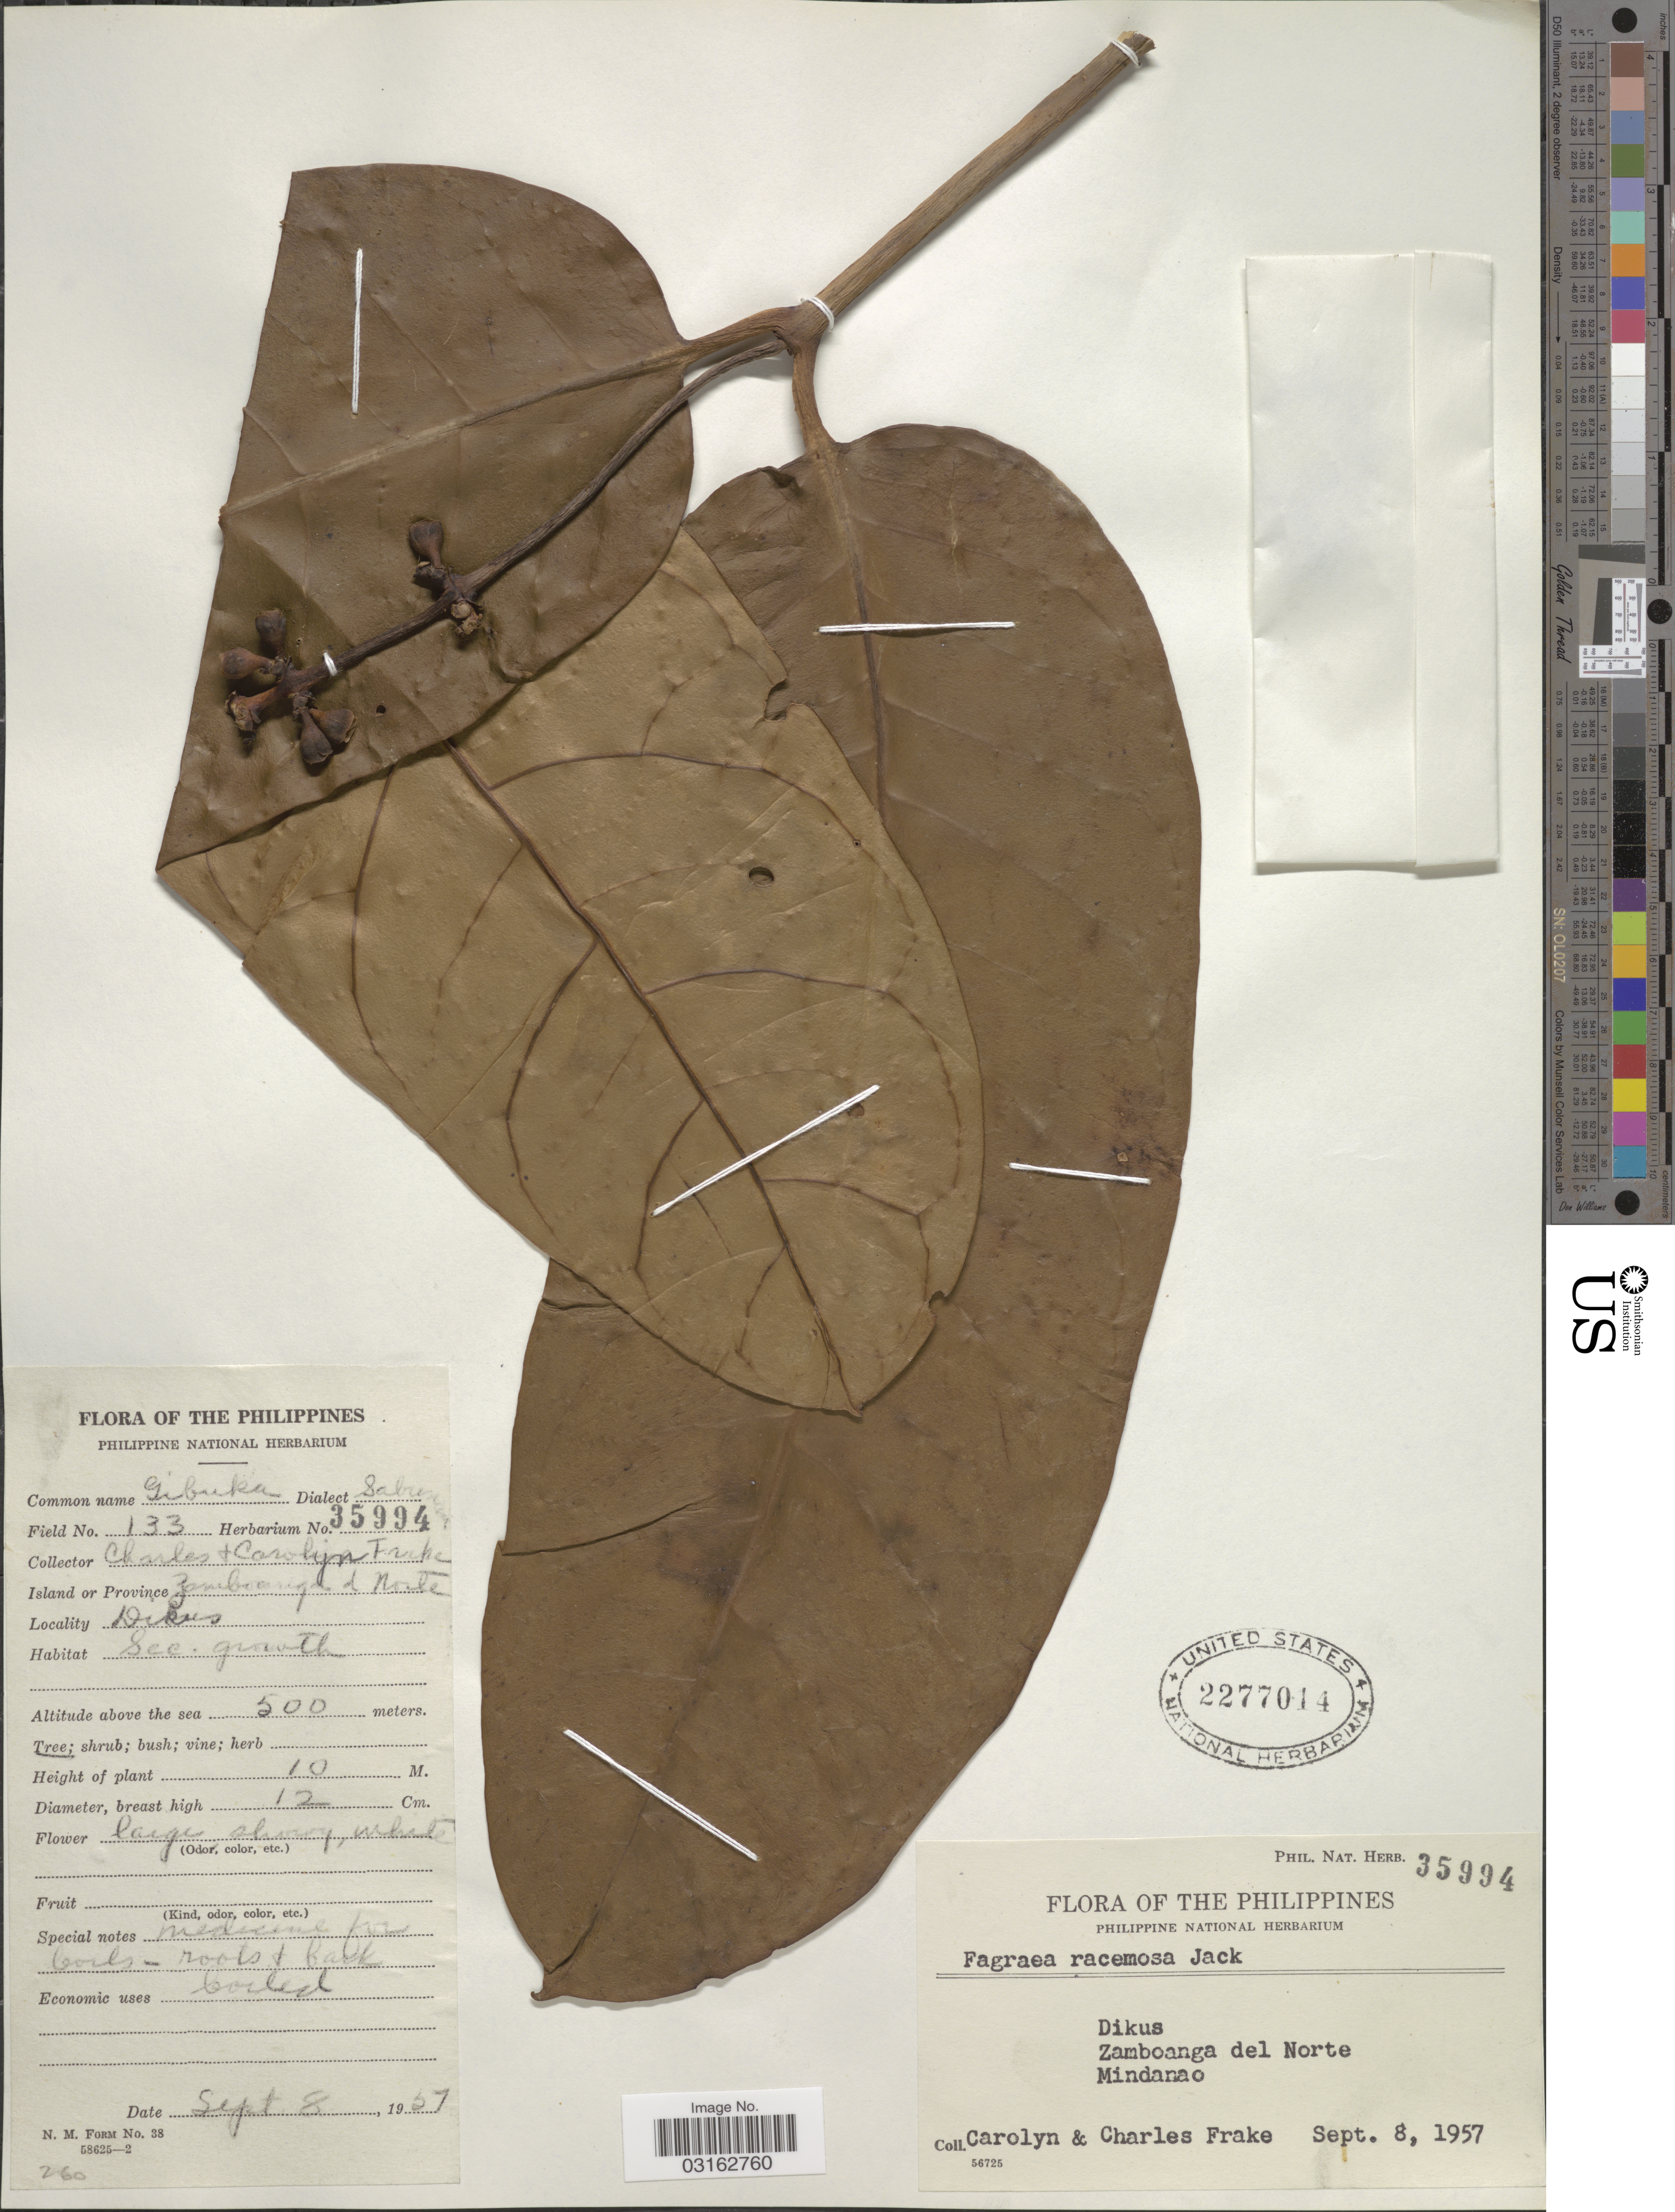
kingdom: Plantae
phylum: Tracheophyta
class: Magnoliopsida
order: Gentianales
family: Gentianaceae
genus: Fagraea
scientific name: Fagraea racemosa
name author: Jack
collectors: C. M. Frake & C. O. Frake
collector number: Phil. Nat. Herb. 35994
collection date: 1957-09-08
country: Philippines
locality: Dikus, Zamboanga del Norte, Mindanao.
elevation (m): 500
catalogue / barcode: US 2277014